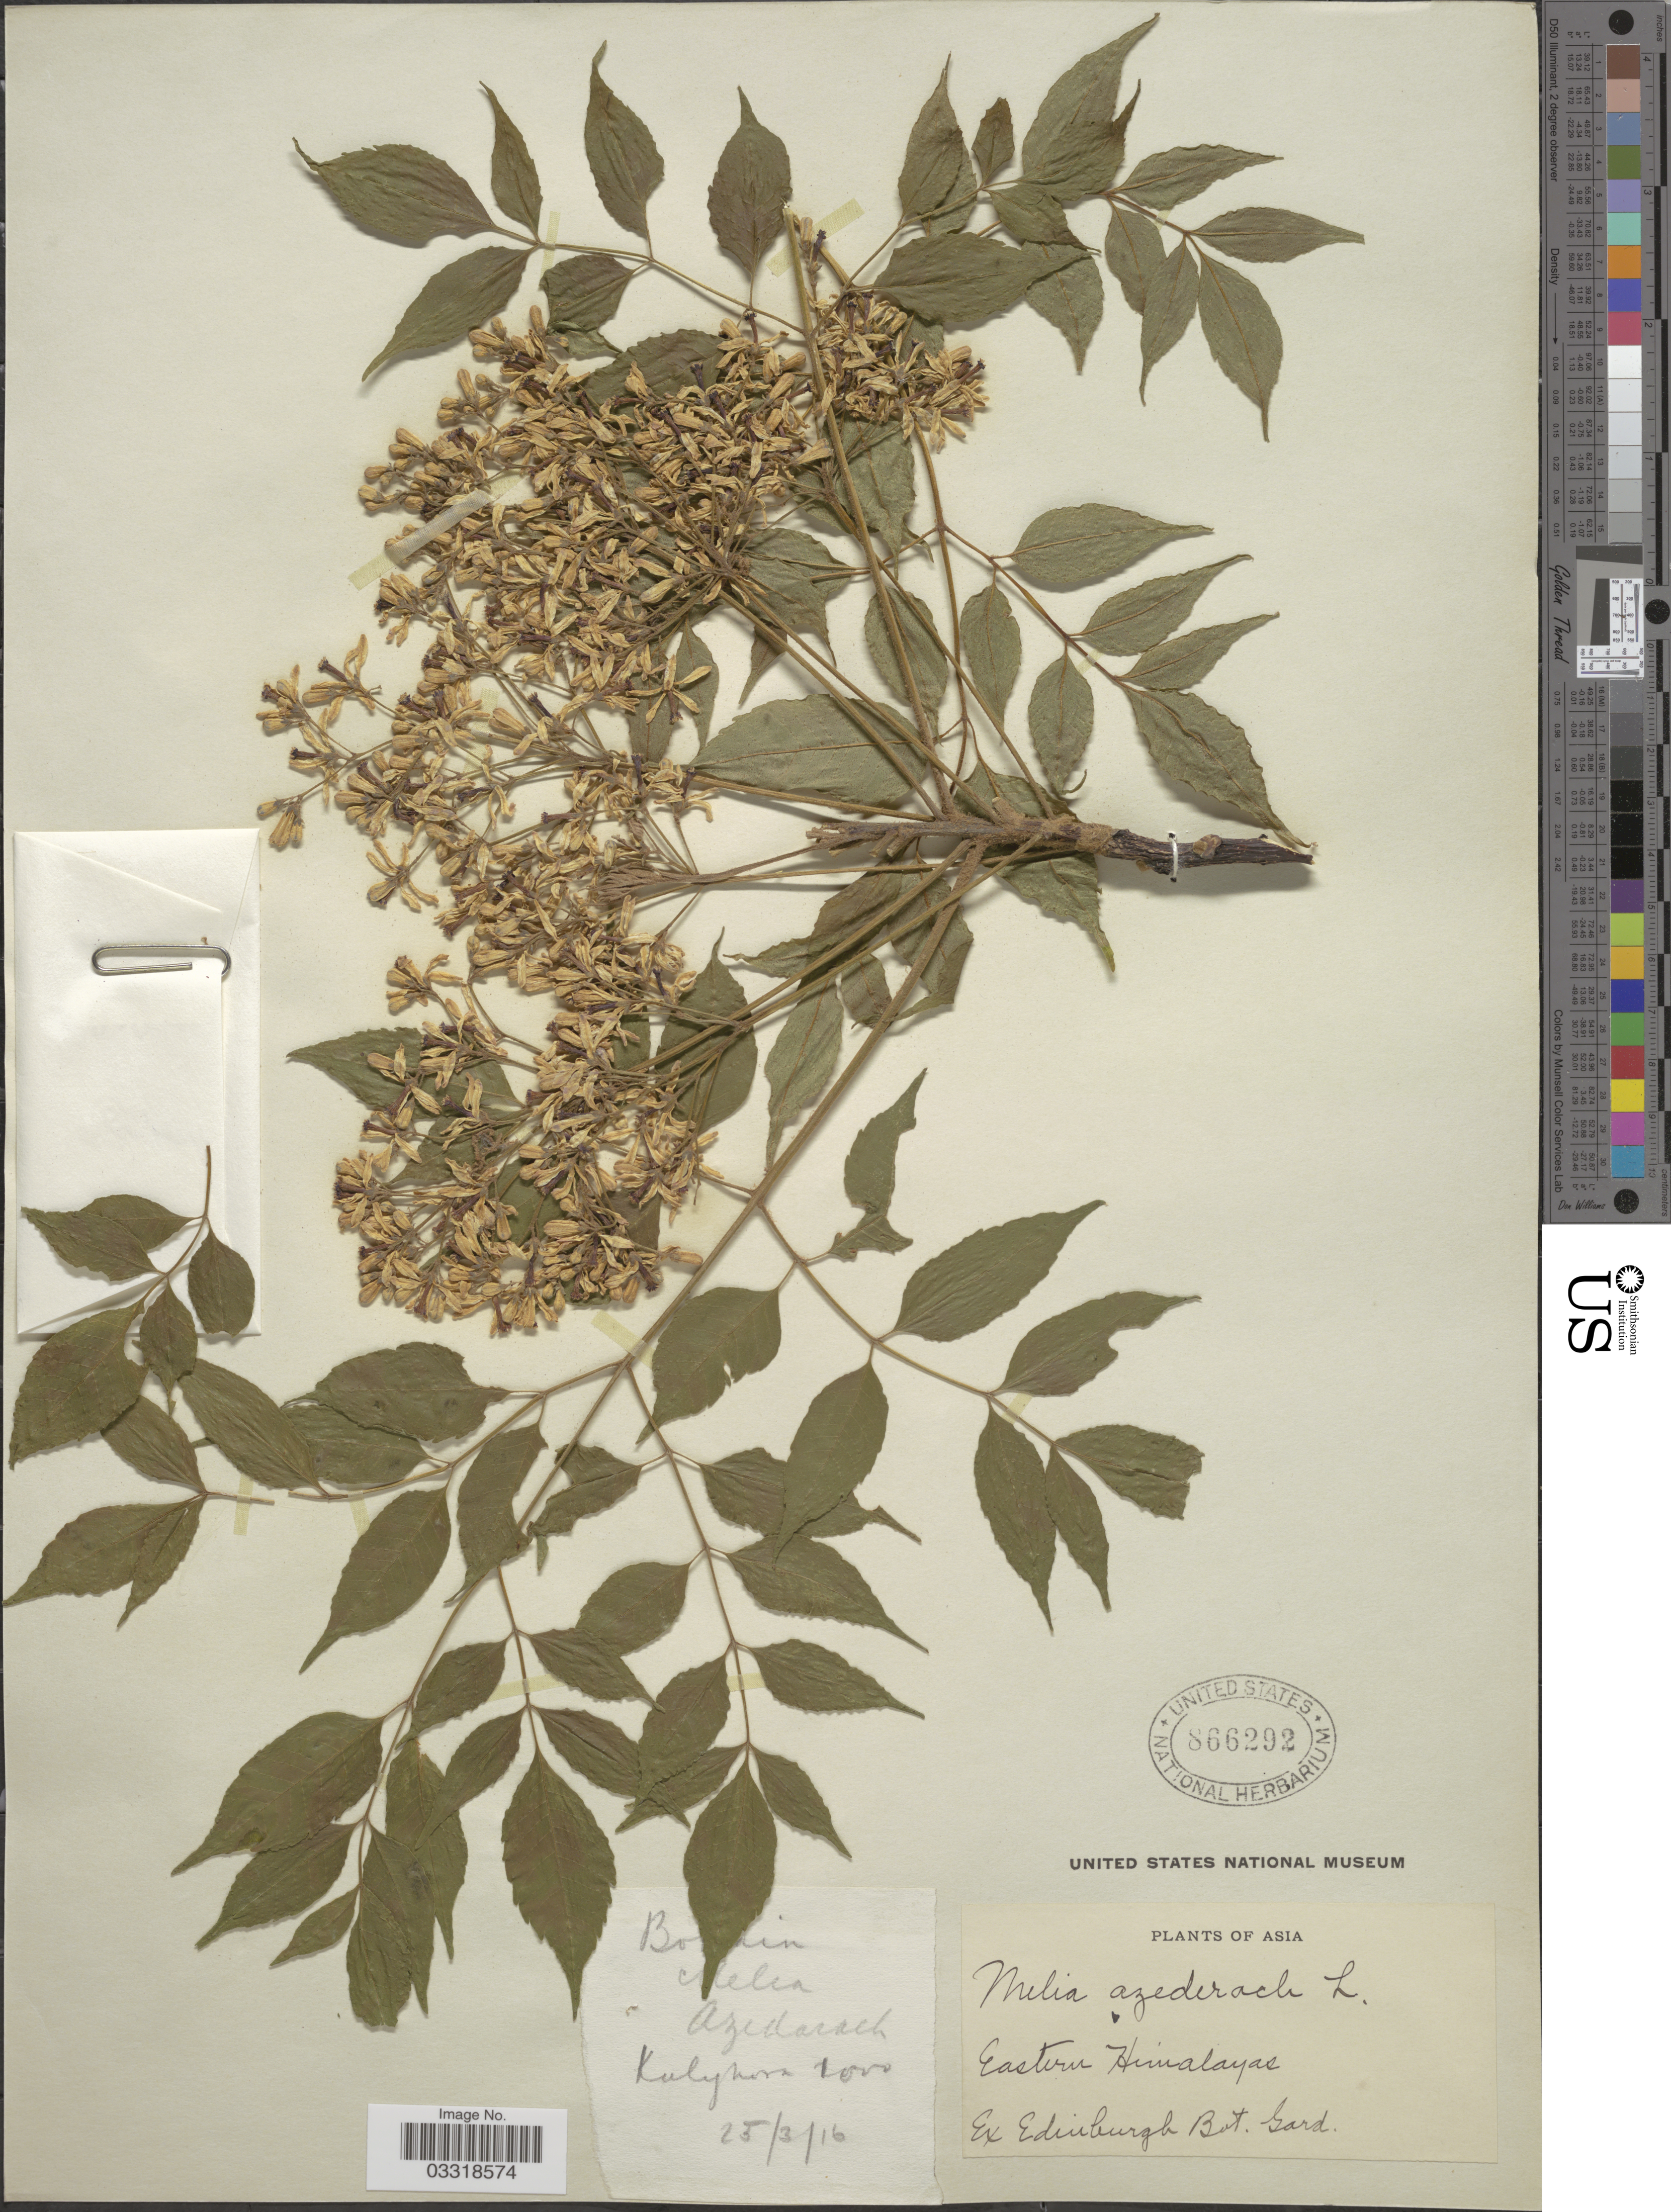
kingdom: Plantae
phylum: Tracheophyta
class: Magnoliopsida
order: Sapindales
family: Meliaceae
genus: Melia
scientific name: Melia azedarach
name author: L.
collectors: Edinburg Bot. Gard.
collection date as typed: Transcribed d/m/y: 25/3/16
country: India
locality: Asia. Eastern Himalayas. Kalijhora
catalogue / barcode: US 866292